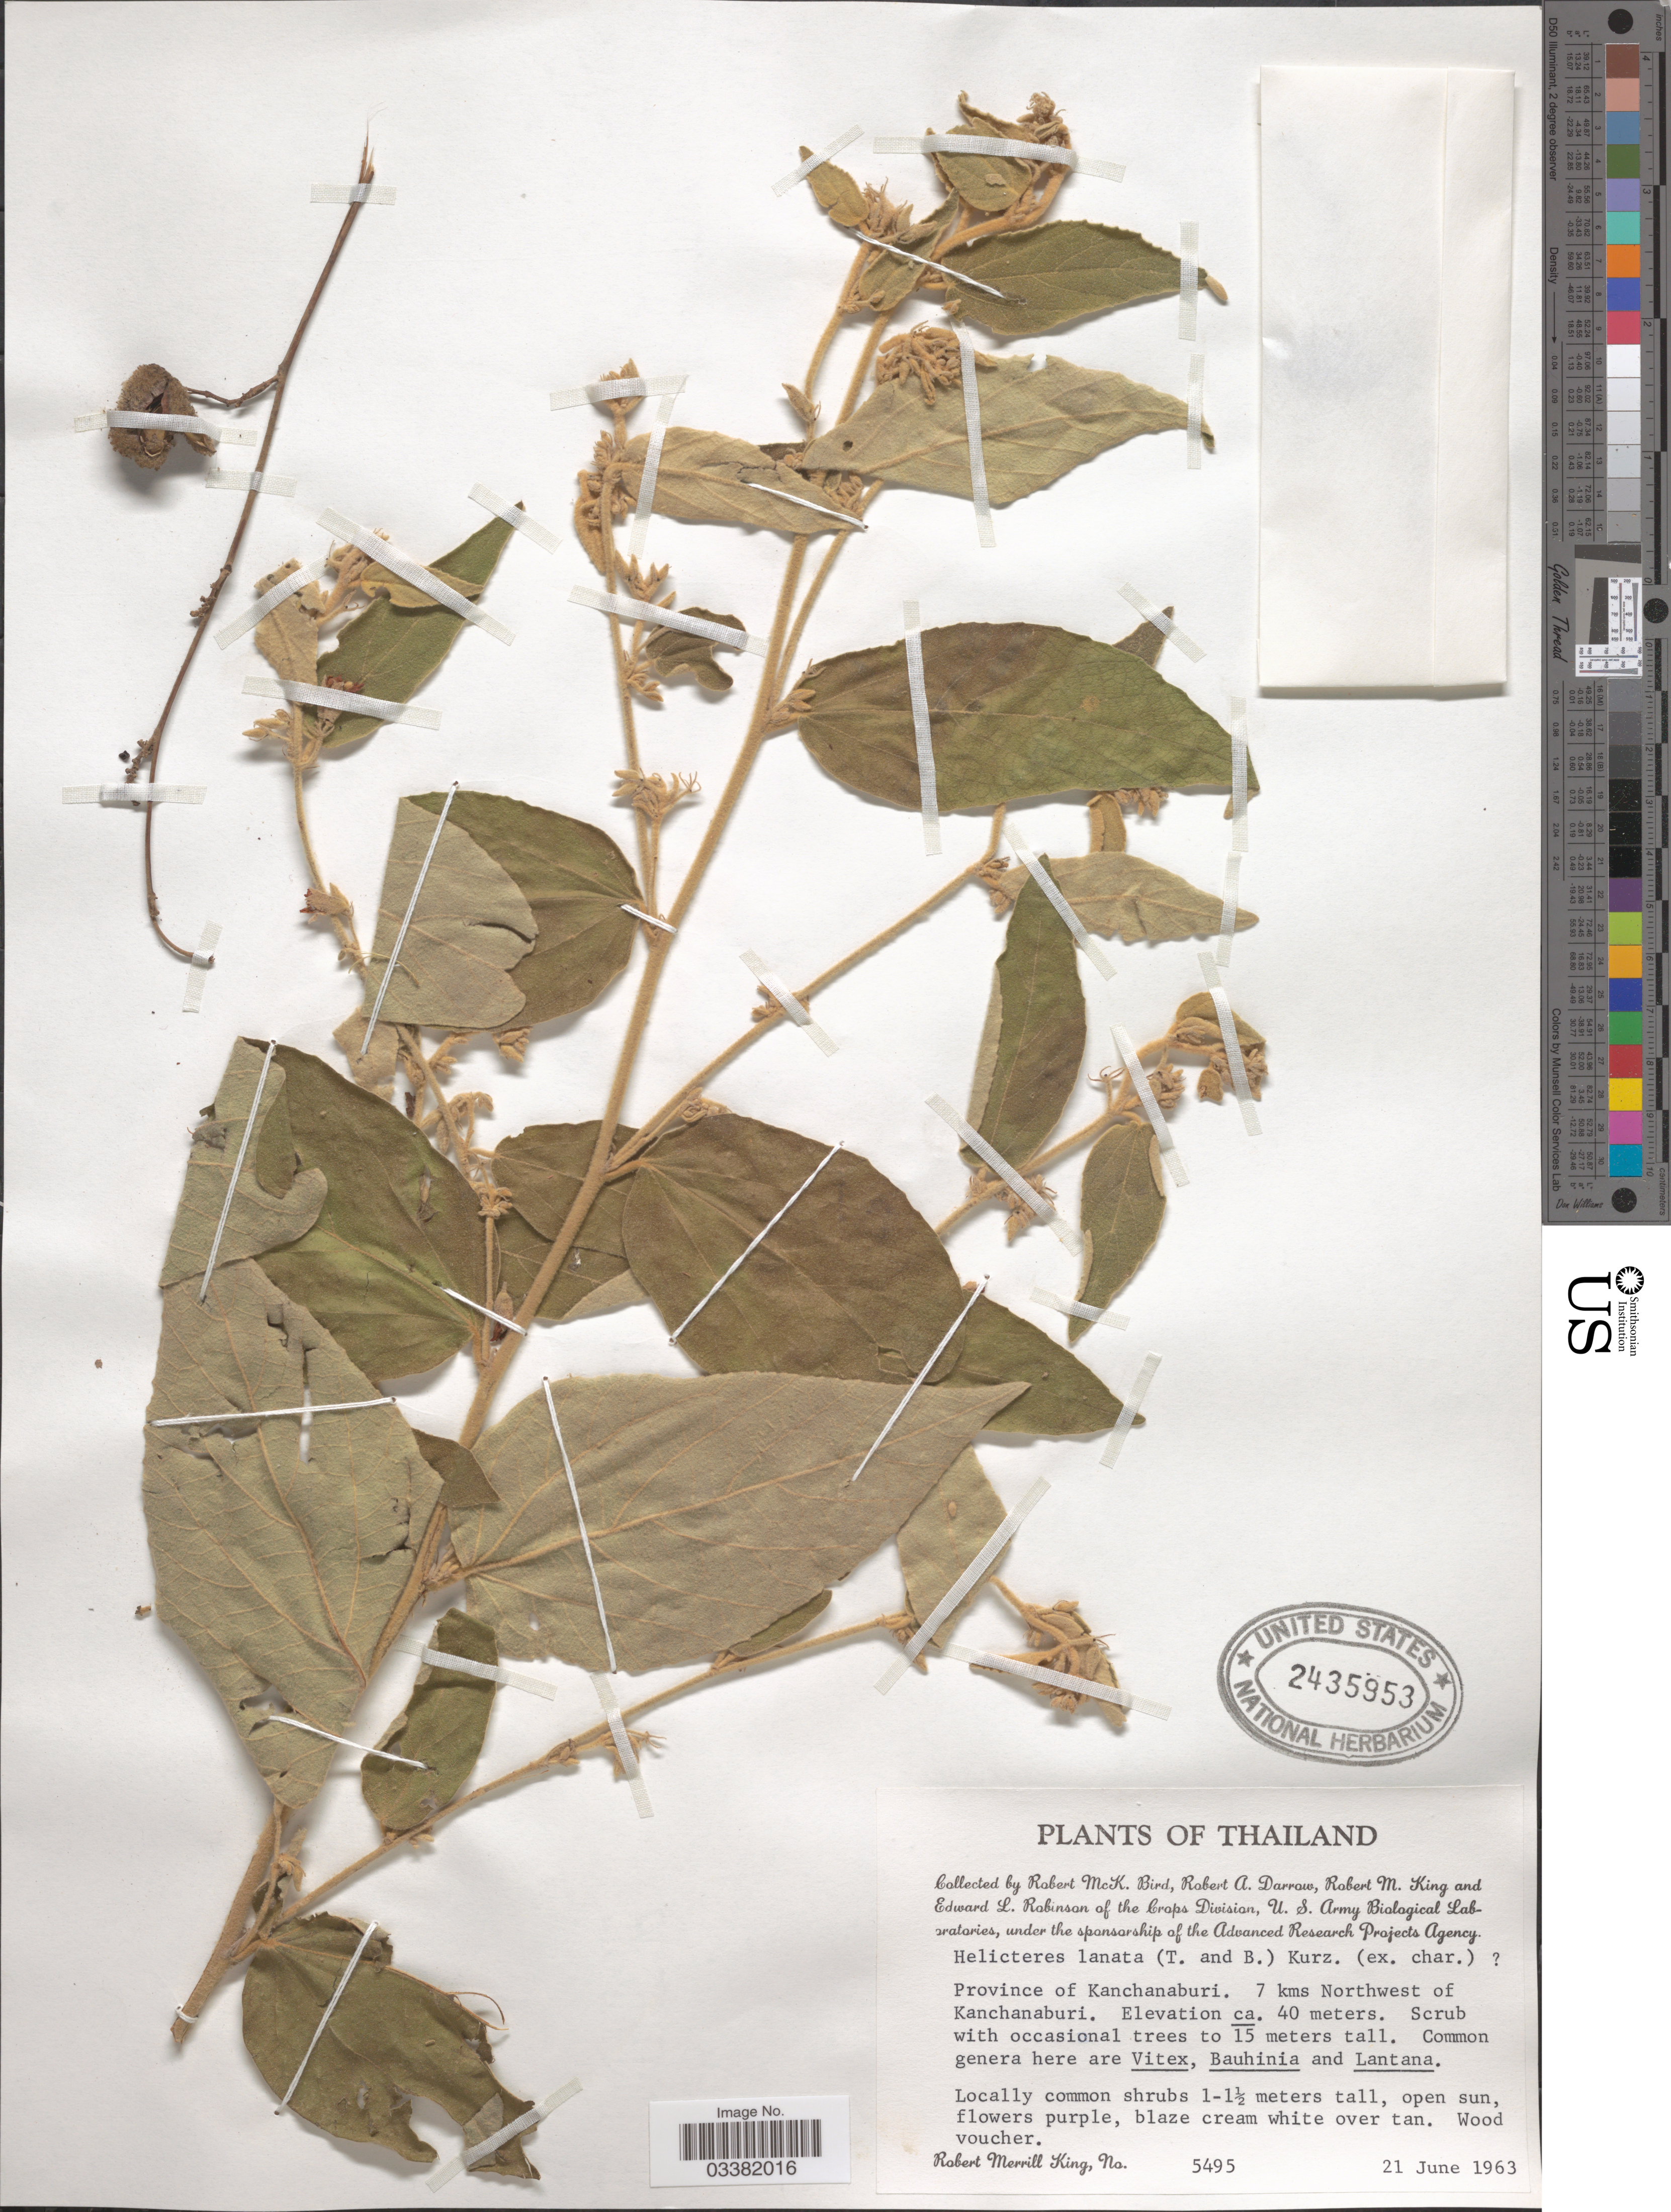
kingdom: Plantae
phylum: Tracheophyta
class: Magnoliopsida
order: Malvales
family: Malvaceae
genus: Helicteres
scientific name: Helicteres lanata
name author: (Teijsm. & Binn.) Kurz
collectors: R. M. Bird, R. A. Darrow, R. M. King & E. L. Robinson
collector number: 5495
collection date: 1963-06-21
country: Thailand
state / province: Kanchanaburi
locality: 7 kms Northwest of Kanchanaburi.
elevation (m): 40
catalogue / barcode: US 2435953